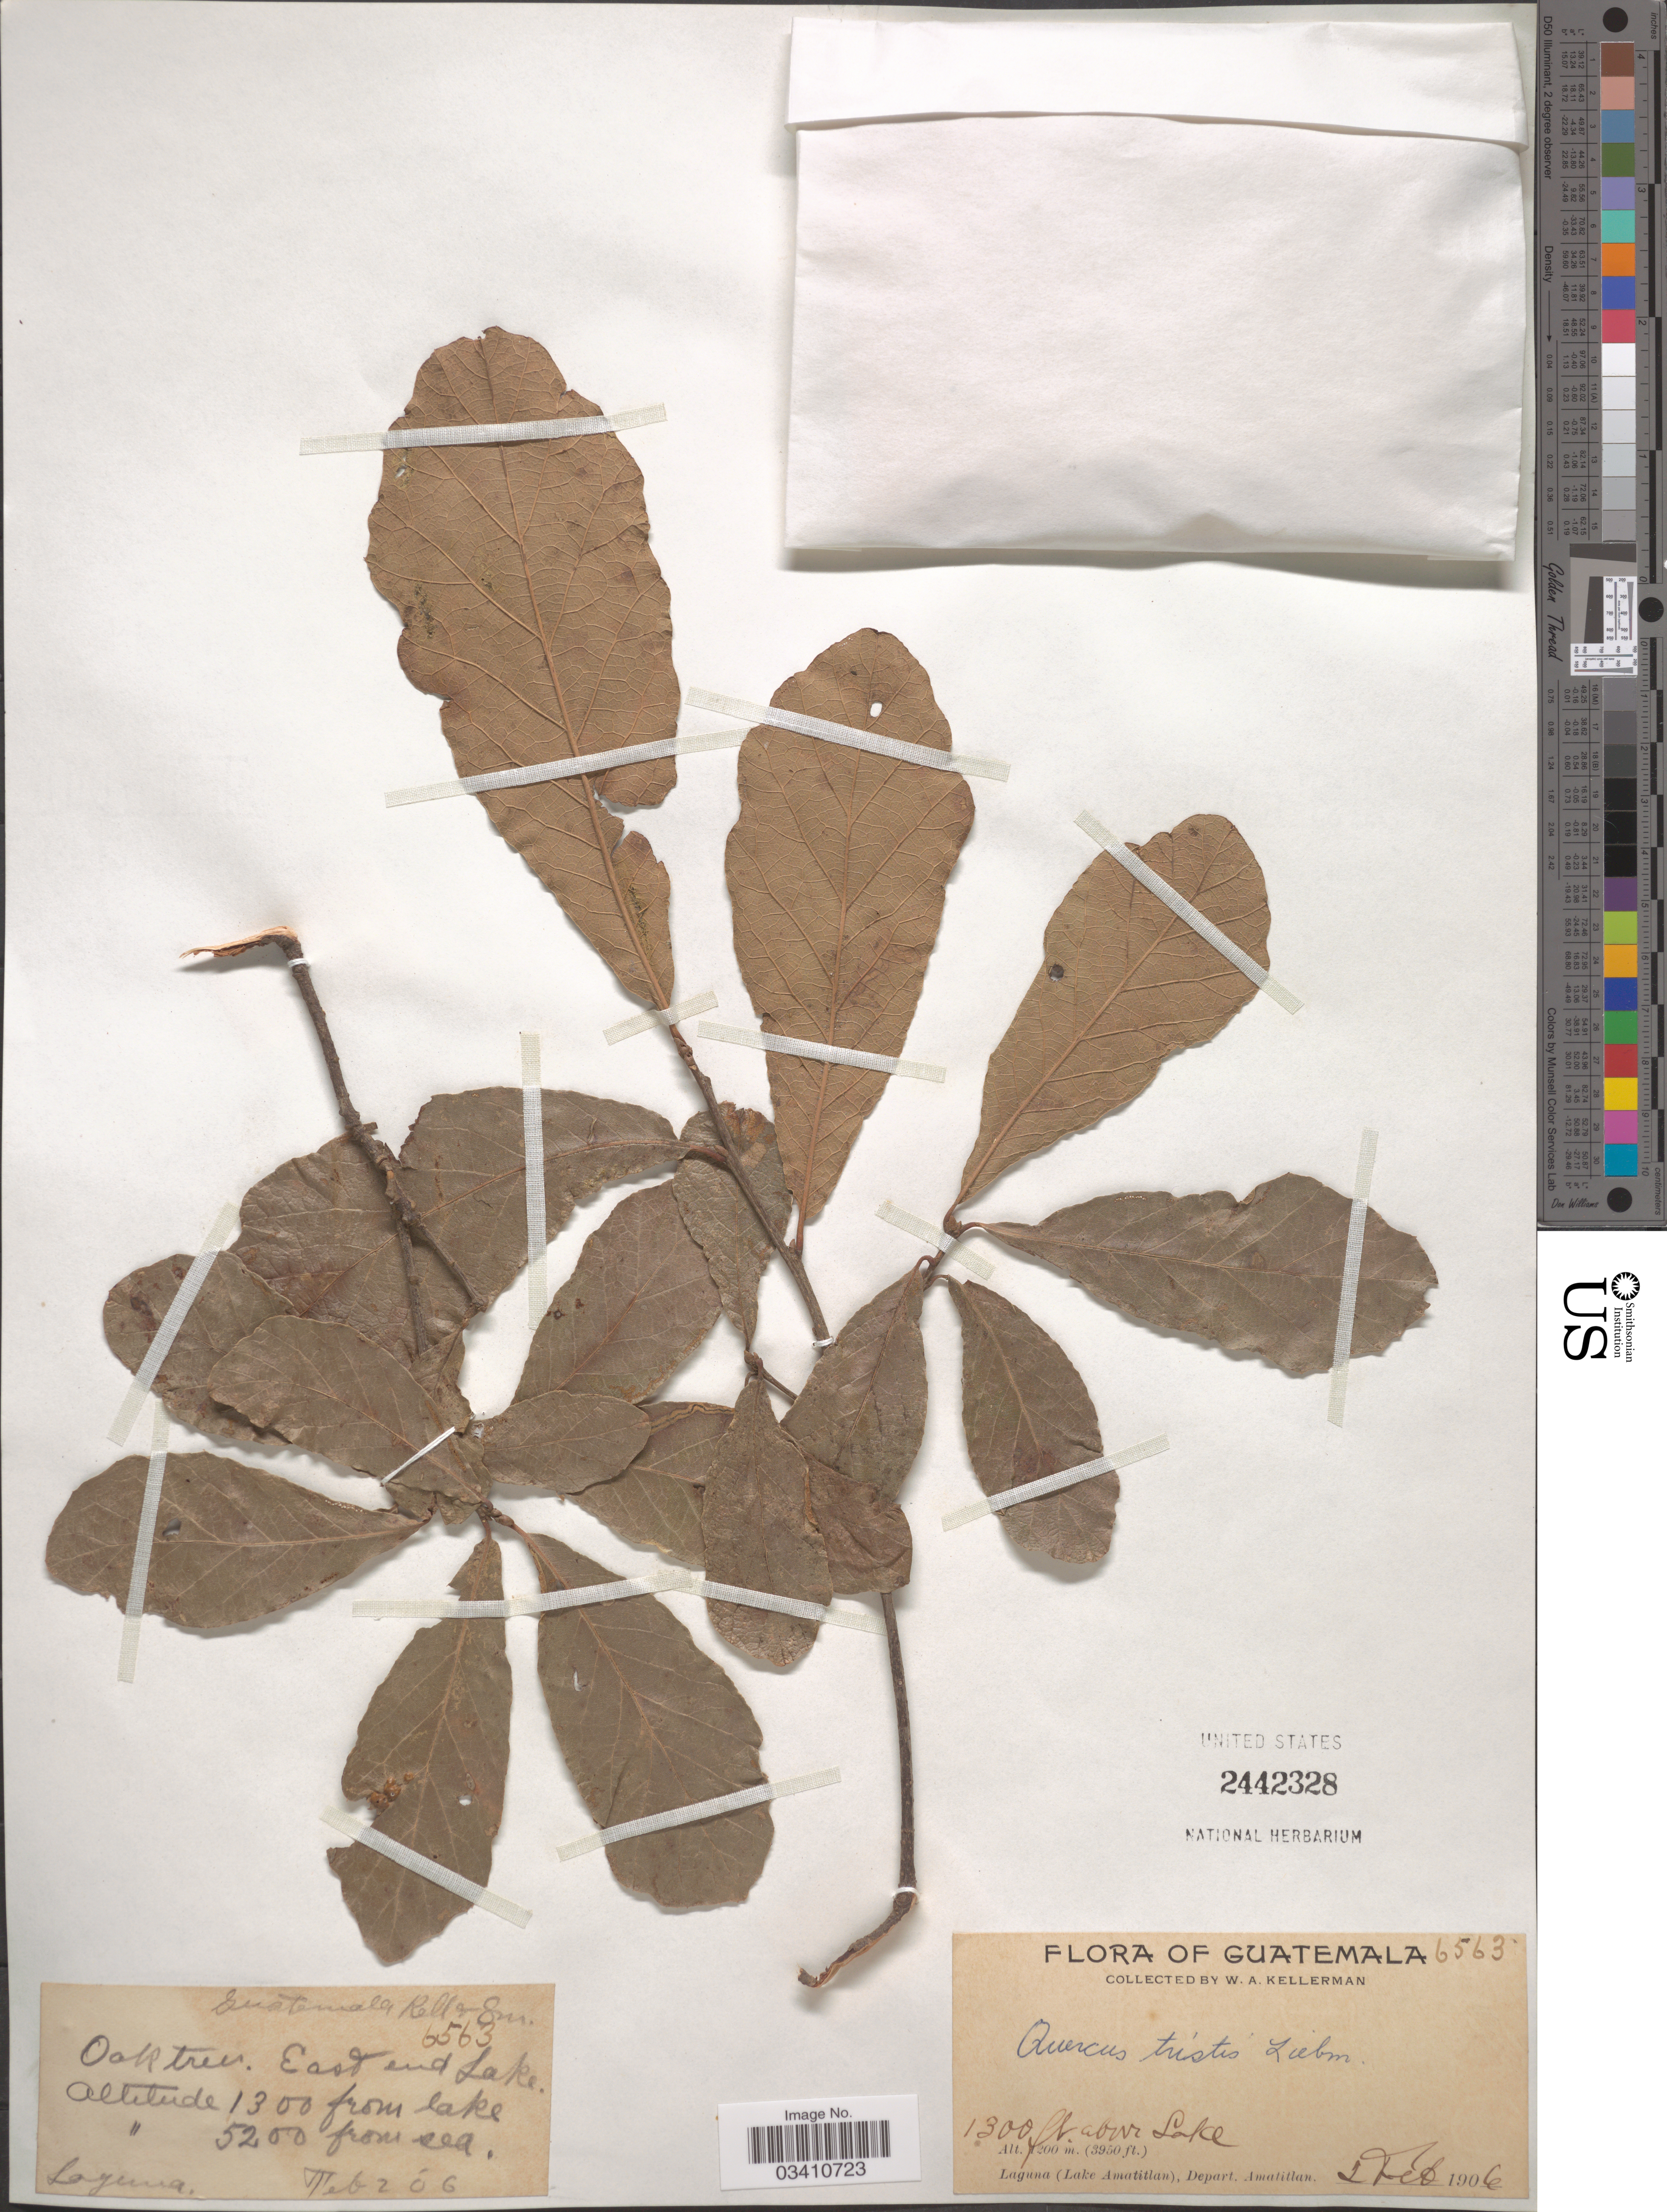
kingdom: Plantae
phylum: Tracheophyta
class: Magnoliopsida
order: Fagales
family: Fagaceae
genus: Quercus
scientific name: Quercus tristis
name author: Liebm.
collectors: W. Kellerman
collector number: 6563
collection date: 1906-02-02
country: Guatemala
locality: Laguna (Lake Amatitlan), Depart. Amatitlan. East end Lake.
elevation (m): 396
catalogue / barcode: US 2442328